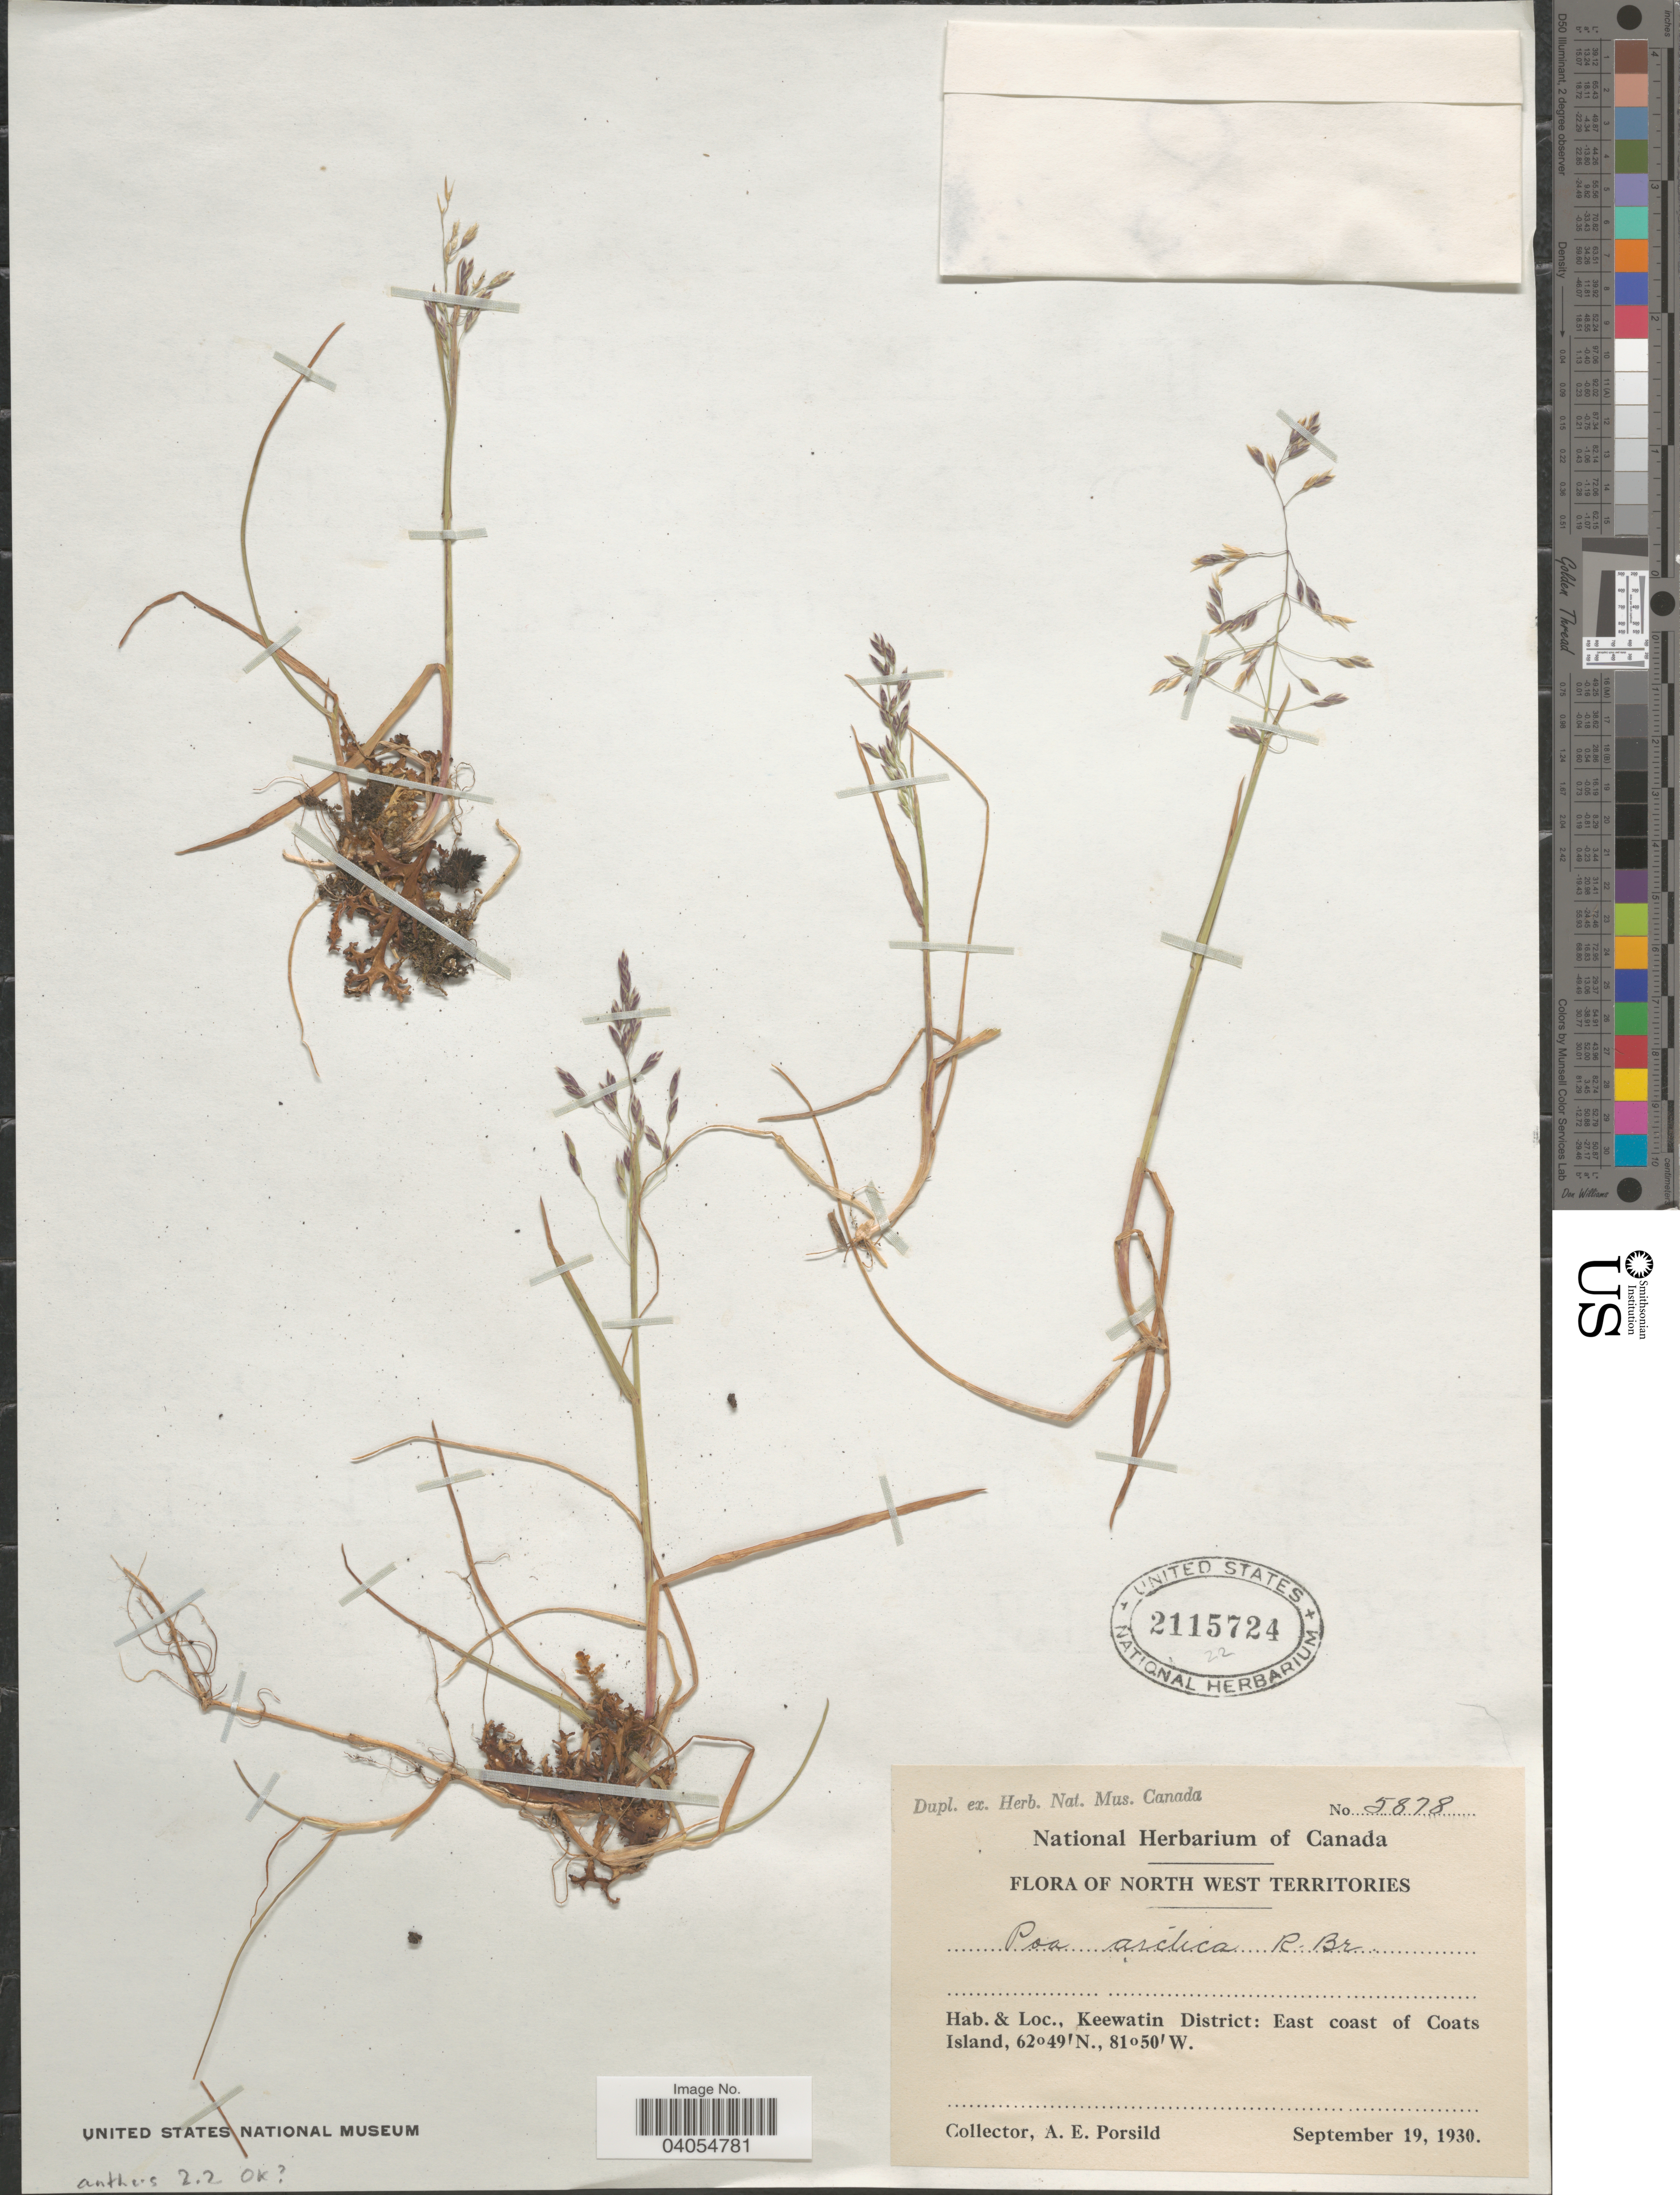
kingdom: Plantae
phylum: Tracheophyta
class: Liliopsida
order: Poales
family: Poaceae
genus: Poa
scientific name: Poa arctica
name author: R. Br.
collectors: A. E. Porsild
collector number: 5878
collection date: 1930-09-19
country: Canada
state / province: Northwest Territories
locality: Keewatin District: East coast of Coats Island.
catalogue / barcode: US 2115724